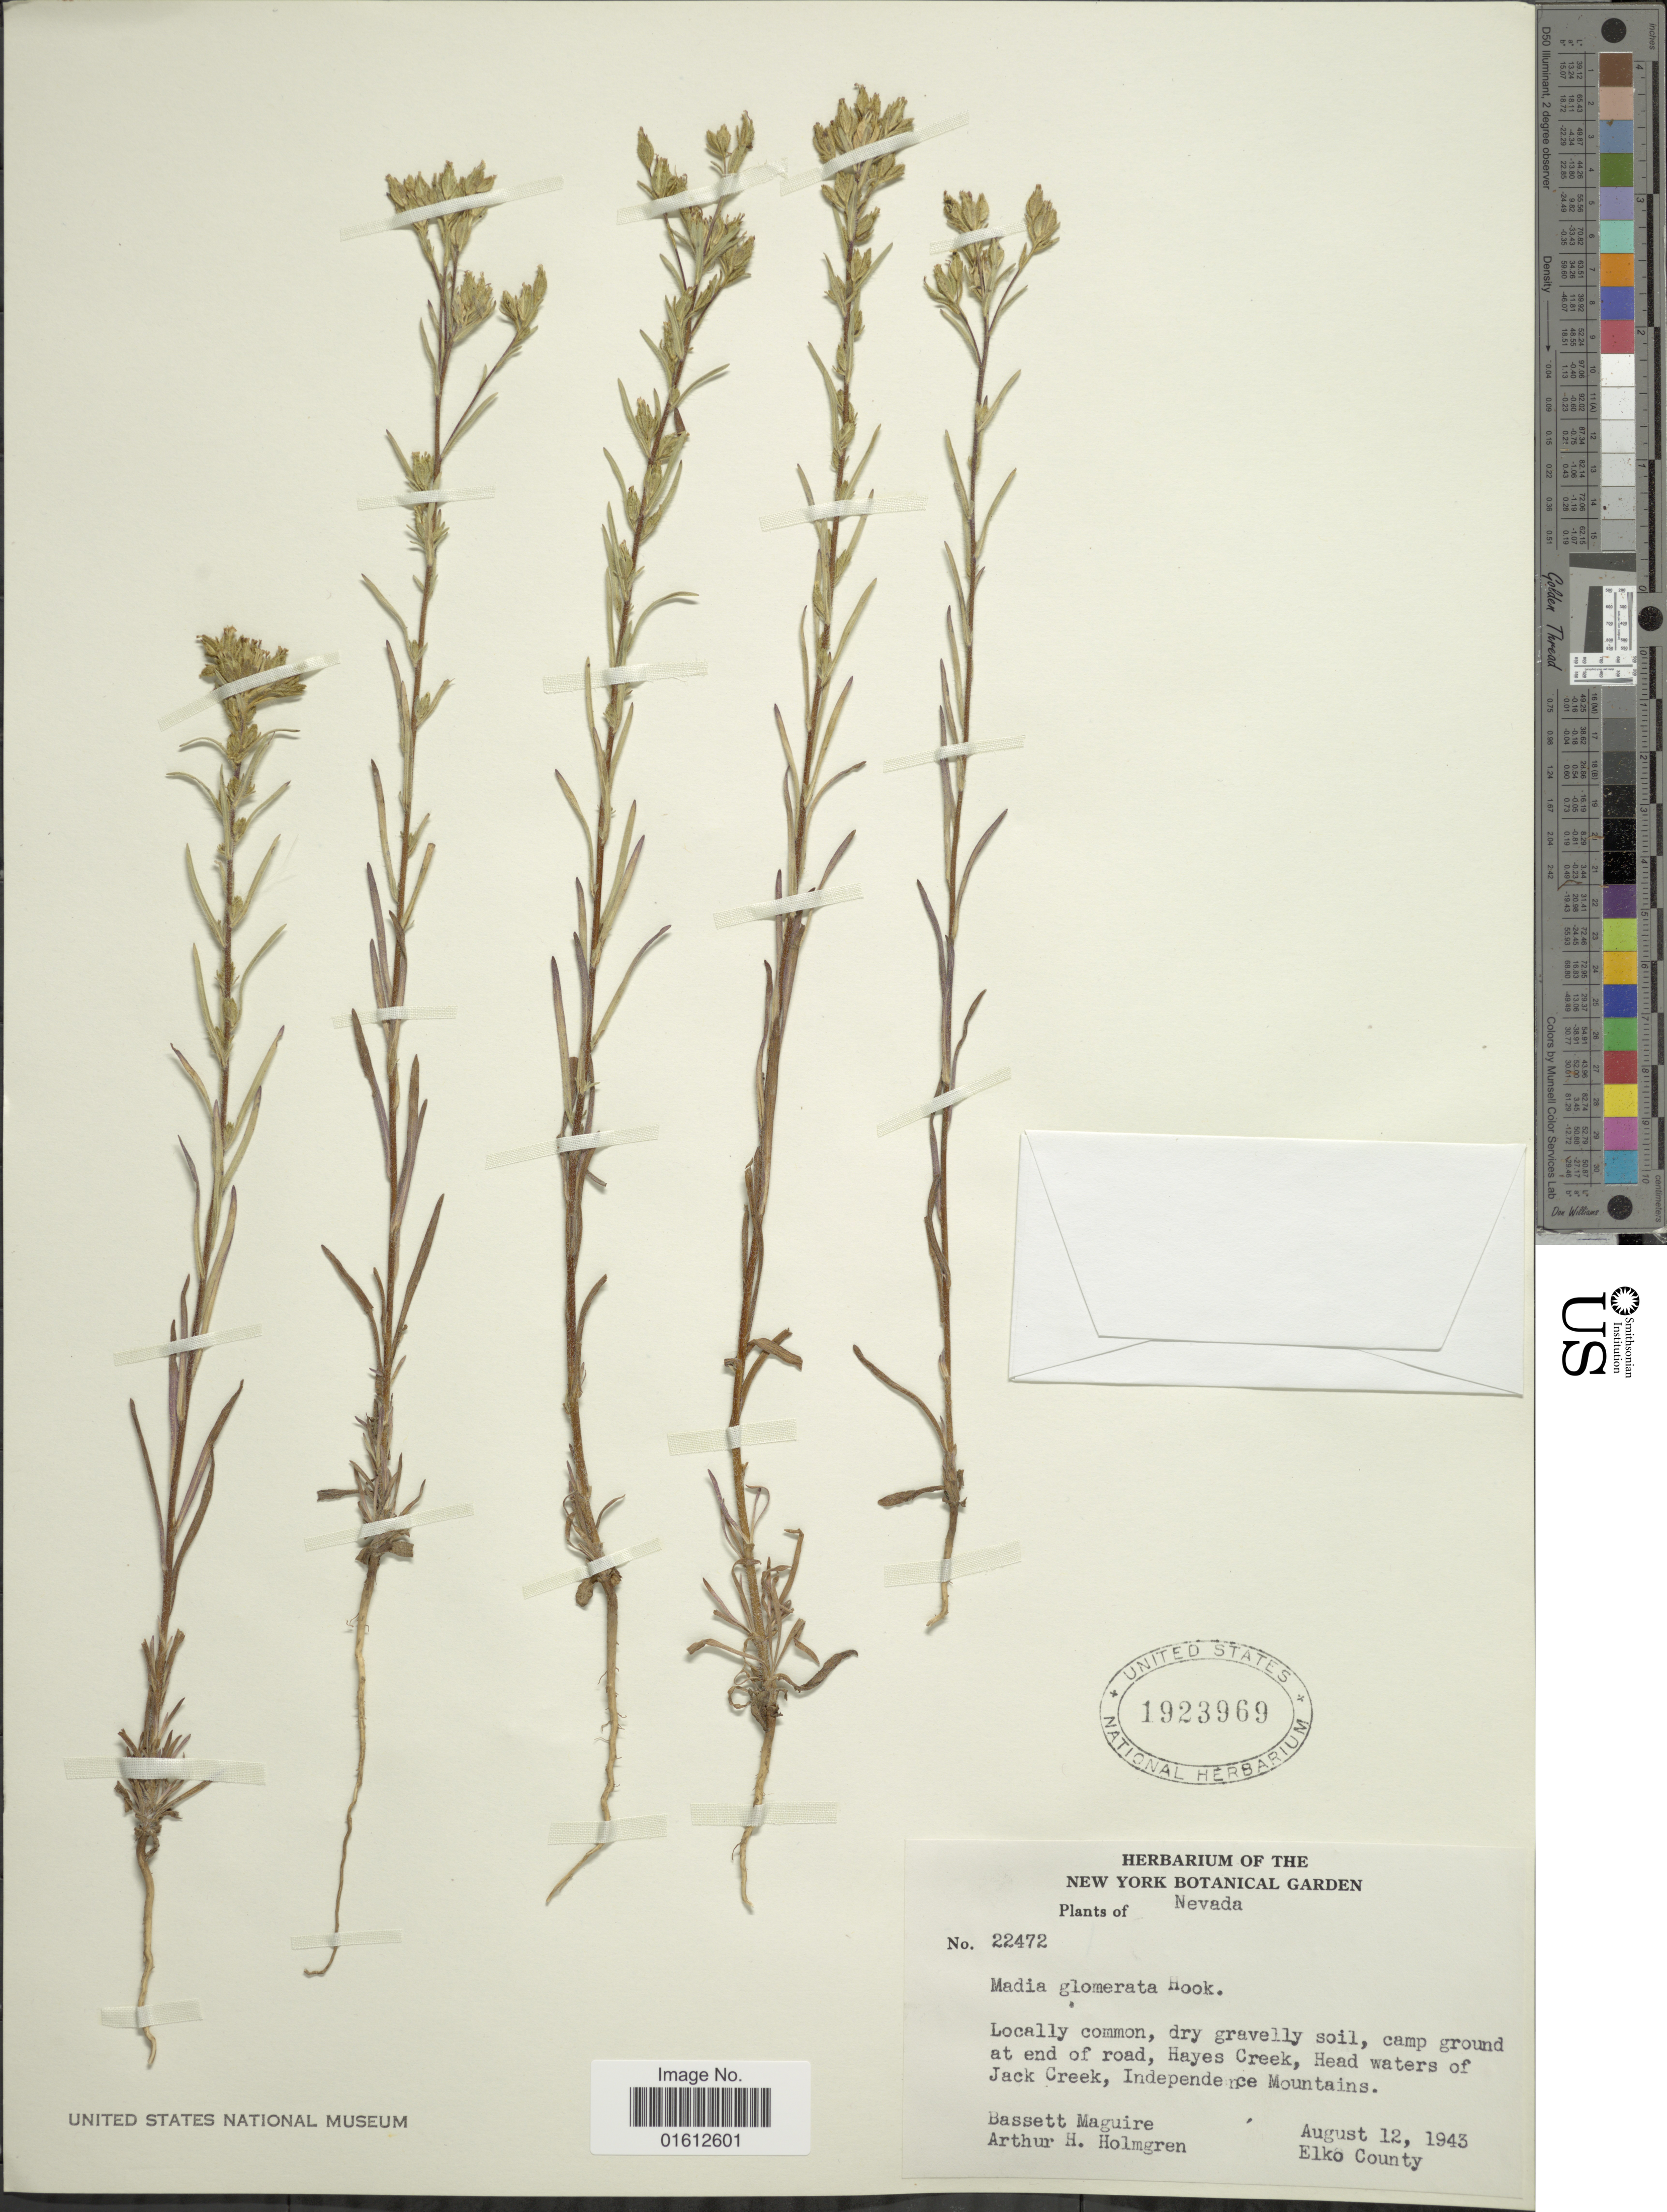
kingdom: Plantae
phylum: Tracheophyta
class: Magnoliopsida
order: Asterales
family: Asteraceae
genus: Madia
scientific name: Madia glomerata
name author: Hook.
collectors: B. Maguire & A. H. Holmgren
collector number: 22472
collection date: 1943-08-12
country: United States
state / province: Nevada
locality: Camp ground at end of road, Hayes Creek, Head waters of jack Creek, Independence Mountains. Elko County.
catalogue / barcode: US 1923969